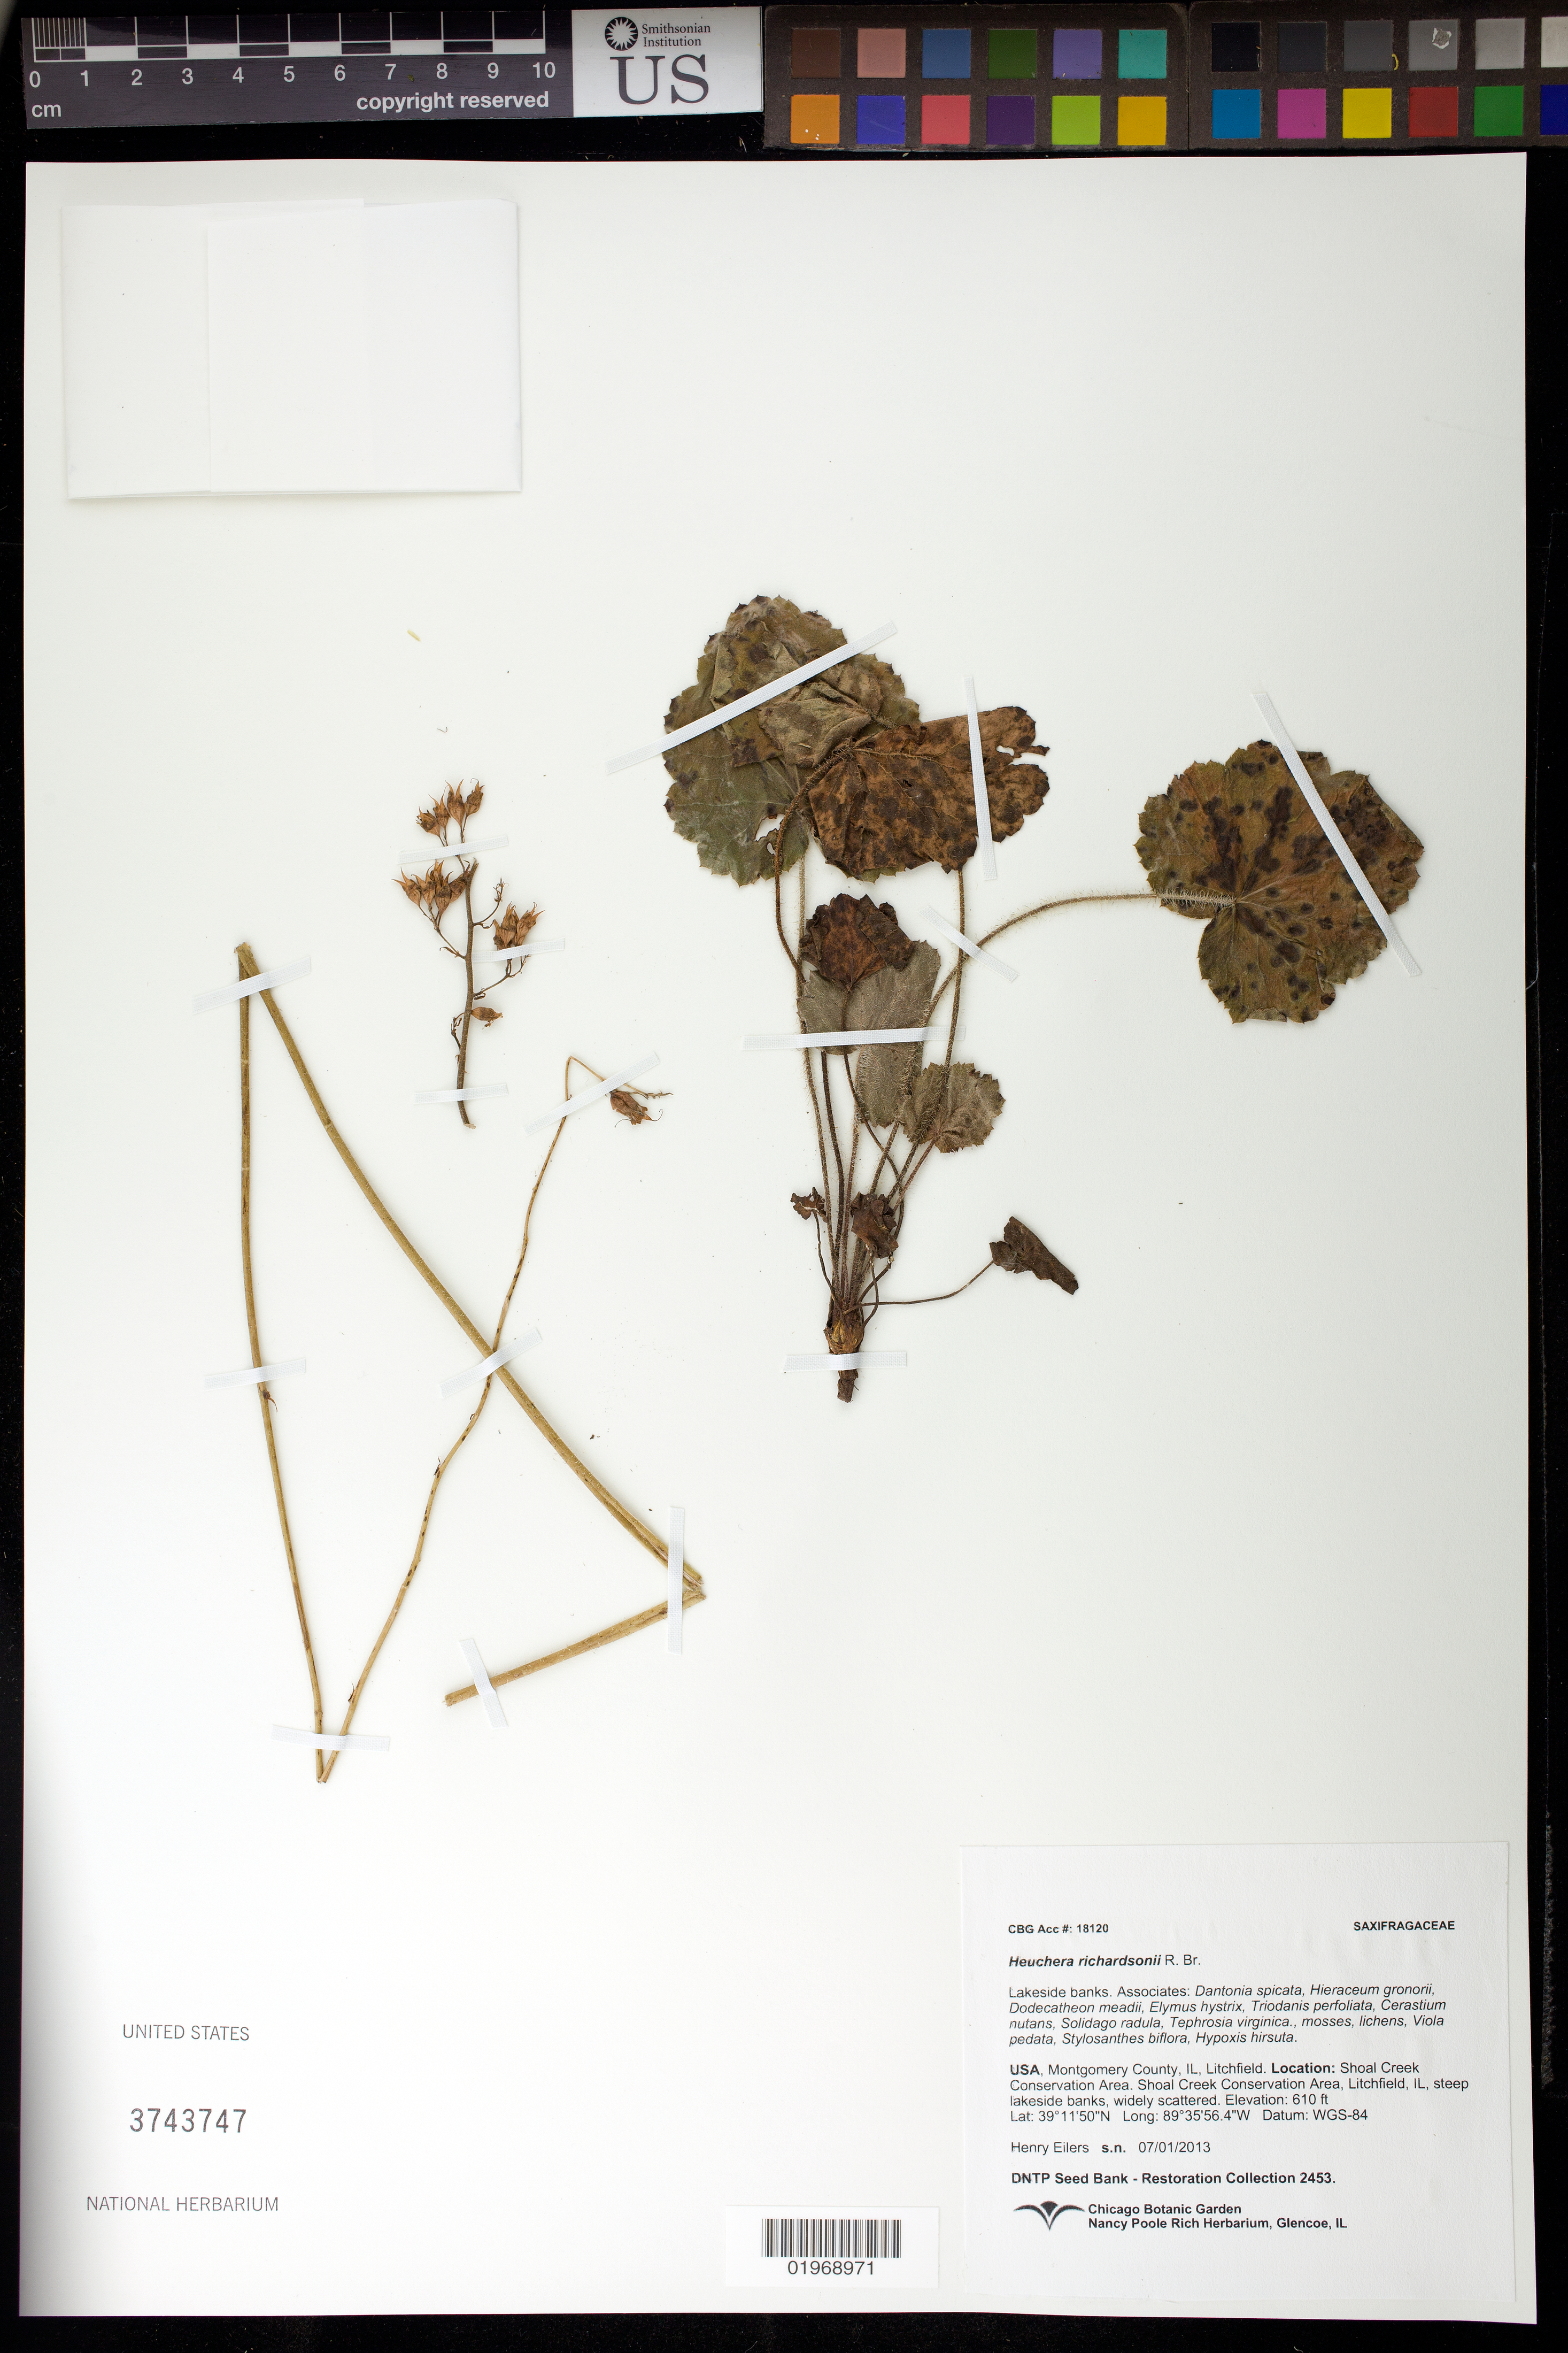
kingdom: Plantae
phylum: Tracheophyta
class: Magnoliopsida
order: Saxifragales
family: Saxifragaceae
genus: Heuchera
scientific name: Heuchera richardsonii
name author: R. Br.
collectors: H. Eilers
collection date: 2013-07-01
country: United States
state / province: Illinois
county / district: Montgomery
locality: Litchfield, Shoal Creek Conservation Area.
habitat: Lakeside banks.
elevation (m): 186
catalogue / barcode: US 3743747